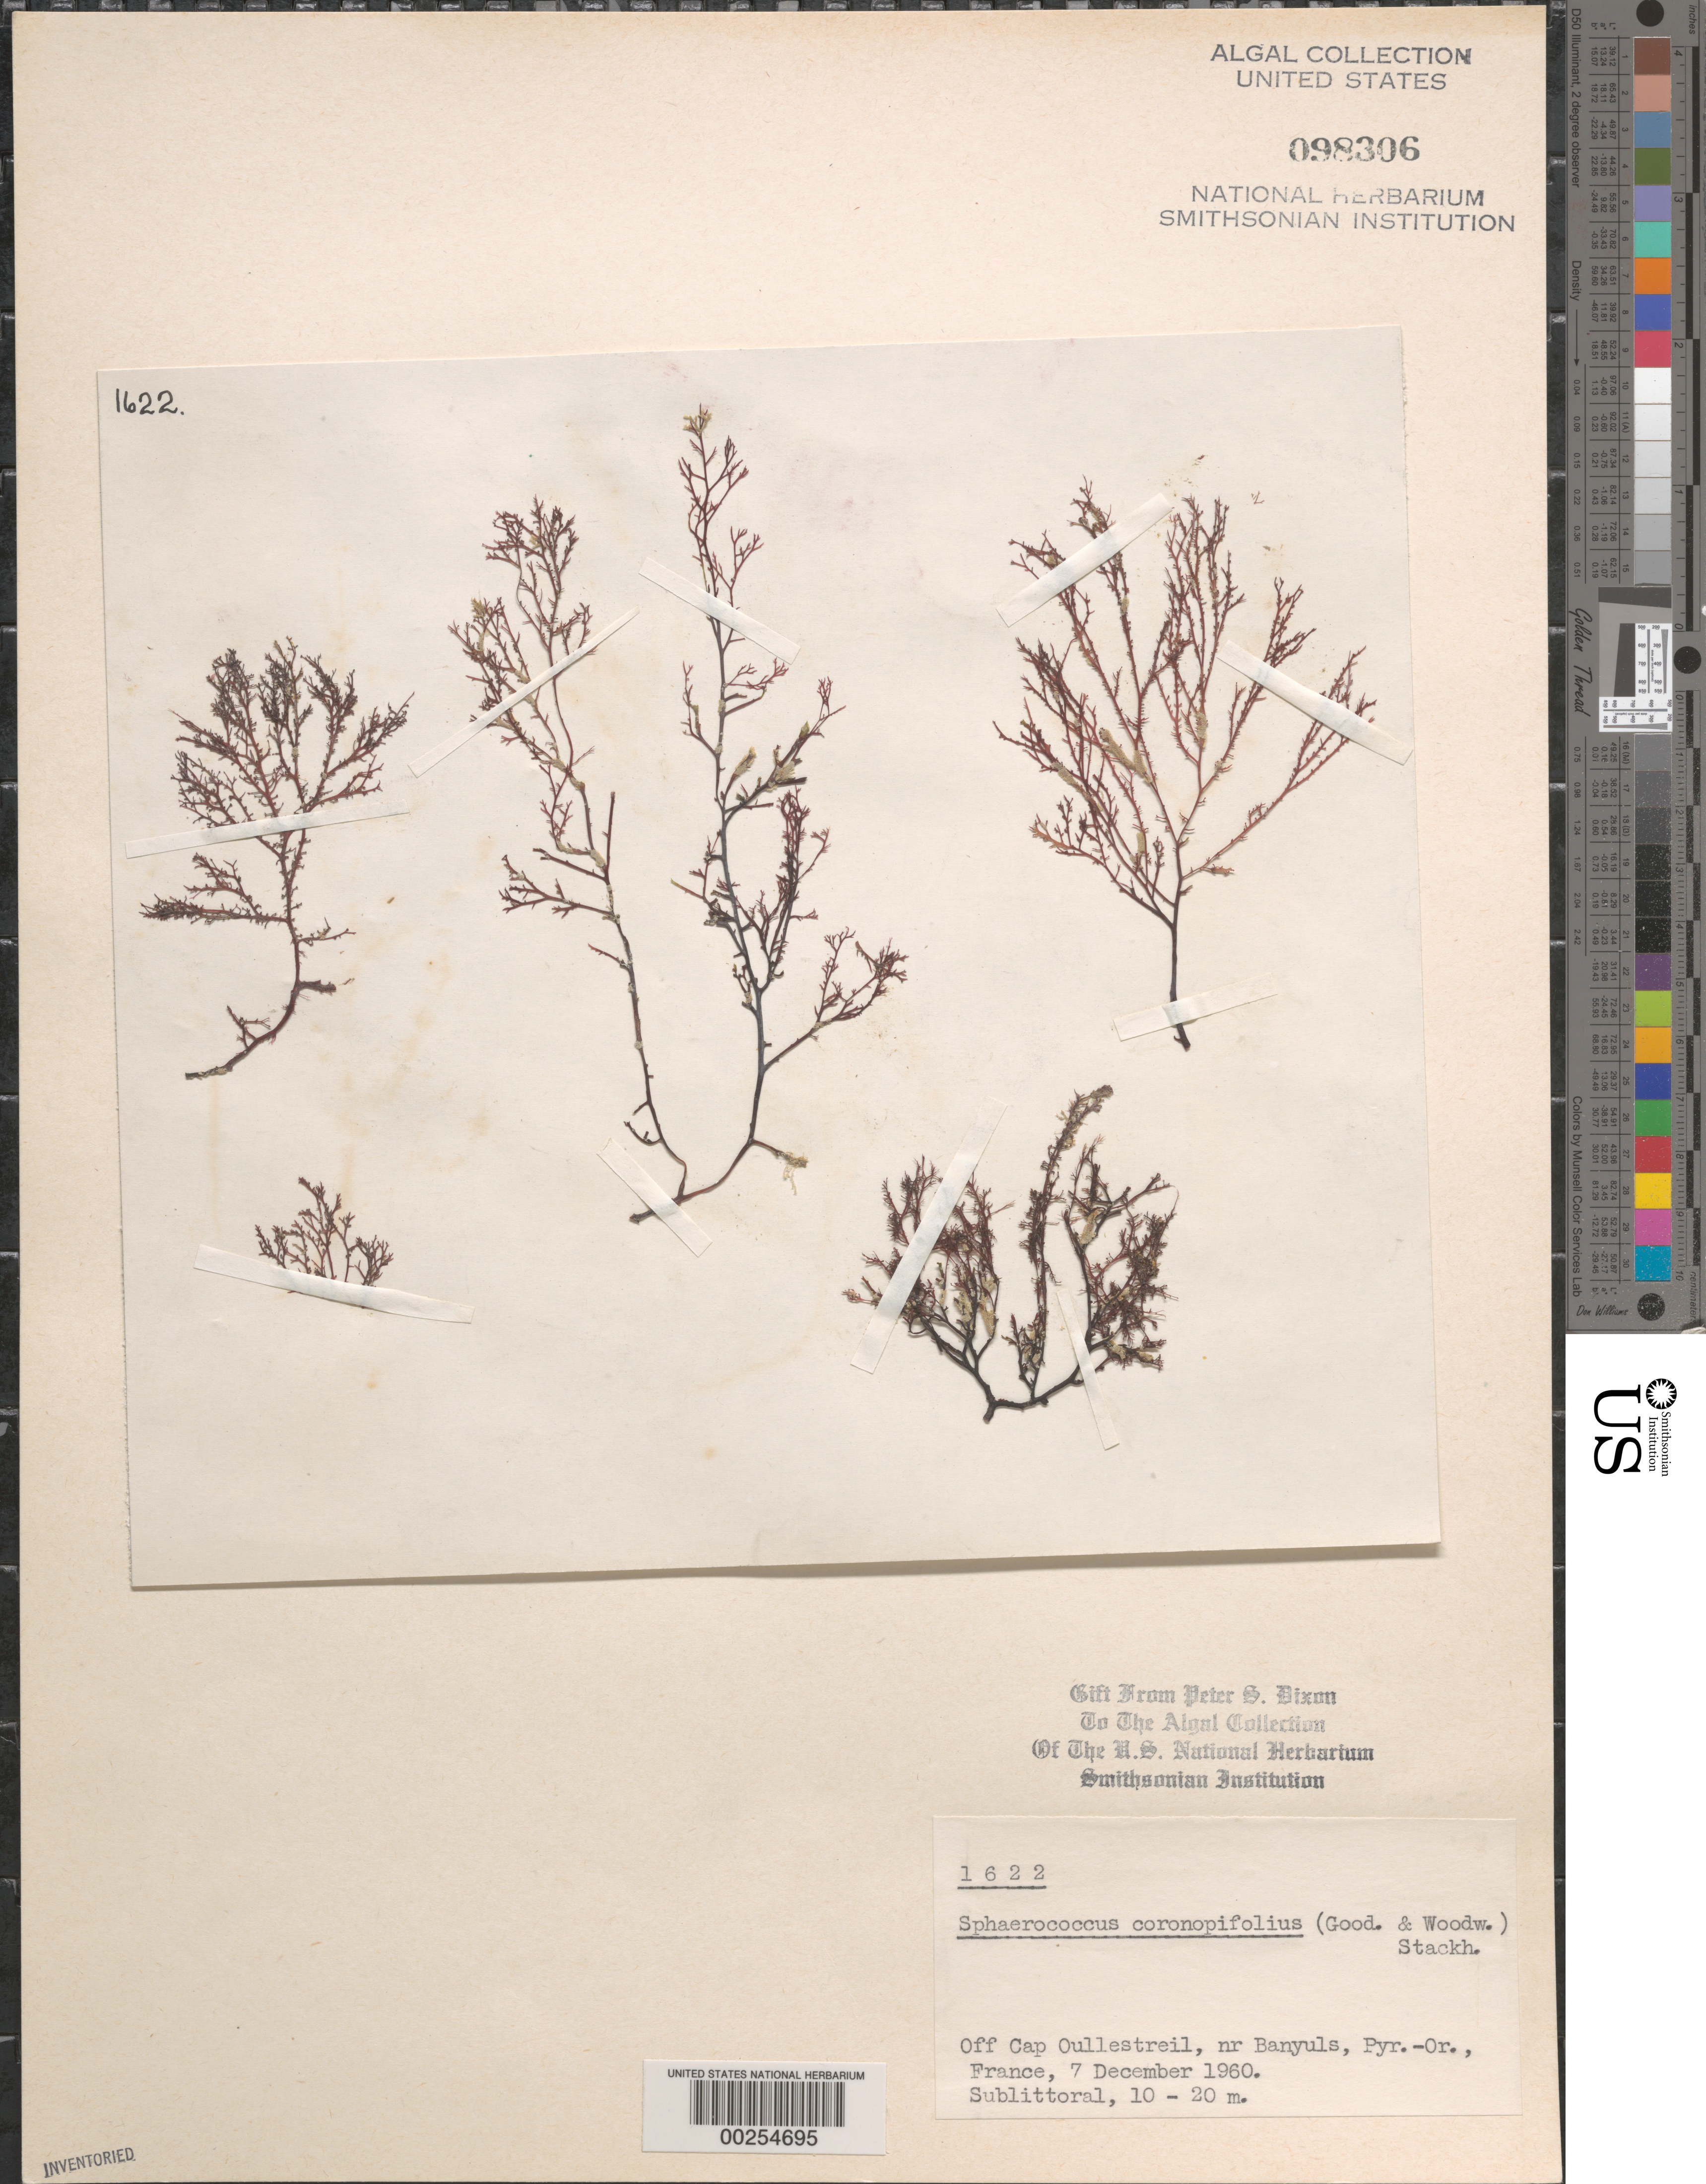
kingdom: Plantae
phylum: Rhodophyta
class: Florideophyceae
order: Gigartinales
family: Sphaerococcaceae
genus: Sphaerococcus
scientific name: Sphaerococcus coronopifolius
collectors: P. S. Dixon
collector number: PSD 1622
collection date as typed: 07 Dec 1960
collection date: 1960-12-07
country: France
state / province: Occitanie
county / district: Pyrénées-Orientales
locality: Off Cap Oullestreil, near Banyuls-sur-Mer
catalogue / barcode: US 98306